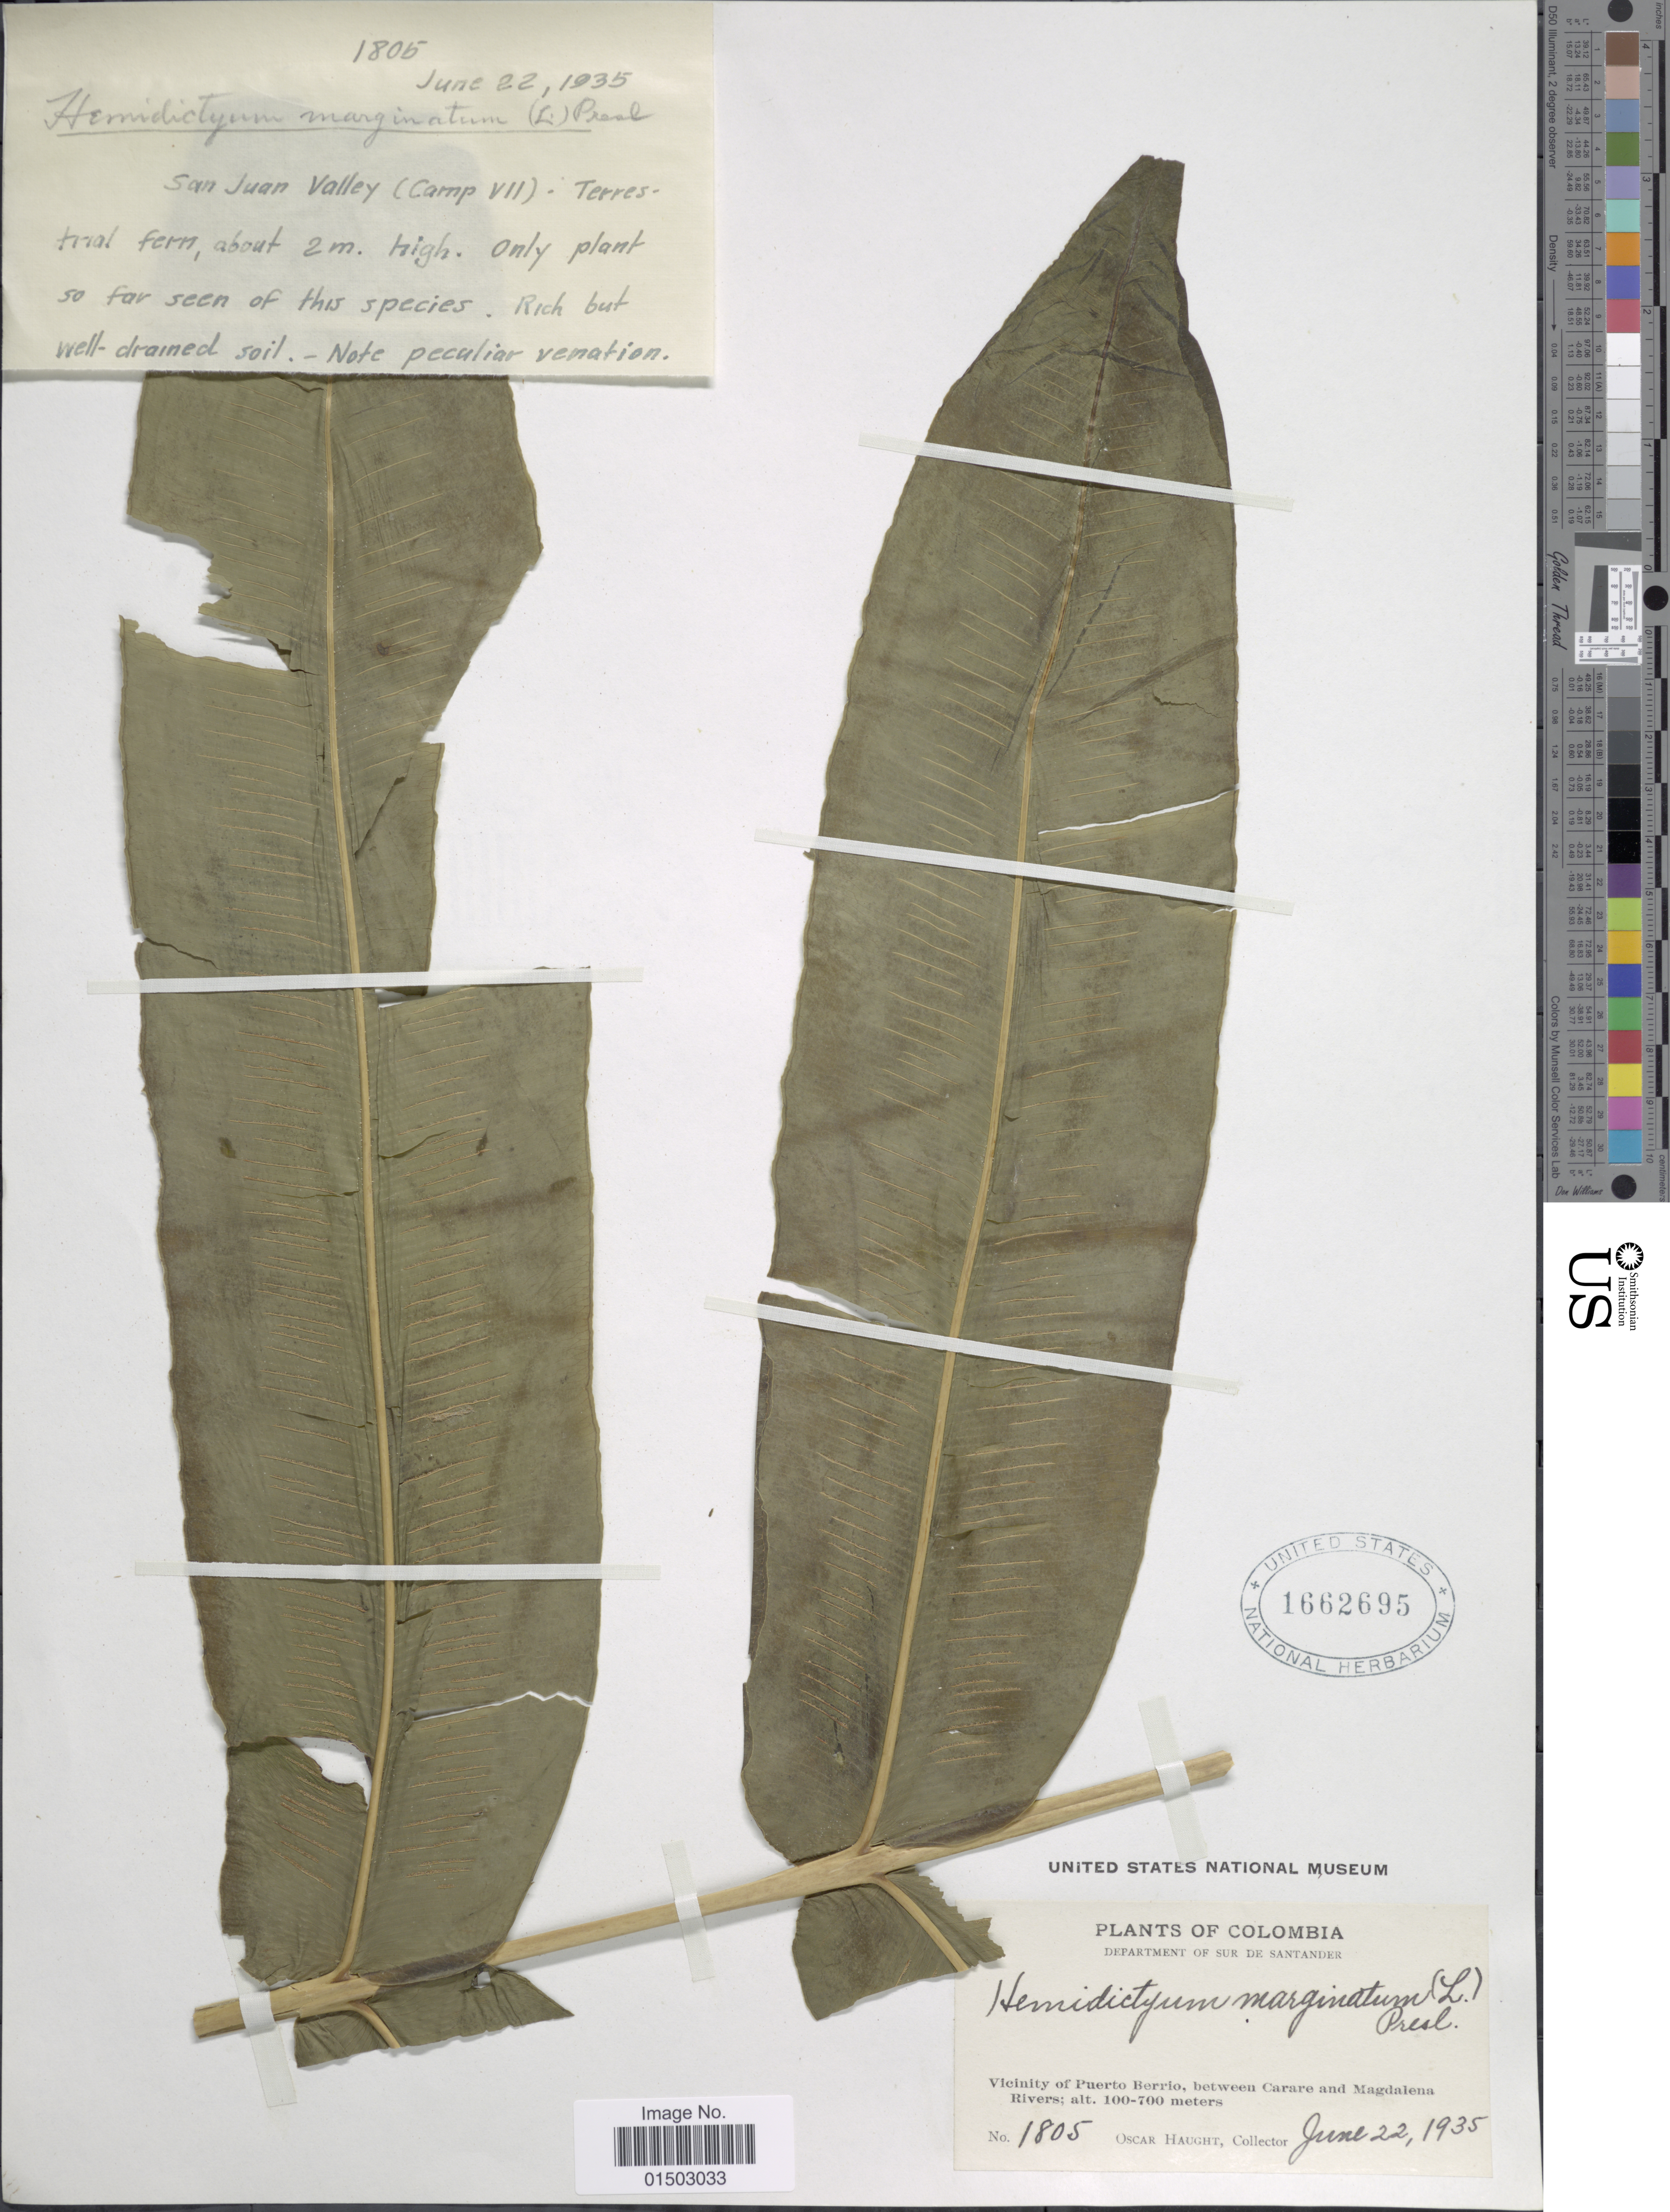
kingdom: Plantae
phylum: Tracheophyta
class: Polypodiopsida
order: Polypodiales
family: Hemidictyaceae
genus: Hemidictyum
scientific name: Hemidictyum marginatum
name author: (L.) C. Presl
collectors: O. L. Haught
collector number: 1805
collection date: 1935-06-22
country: Colombia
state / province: Santander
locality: Department of Sur de Santander, Vicinity of Puerto Berrio, between Carare and Magdalena Rivers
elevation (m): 100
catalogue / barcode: US 1662695